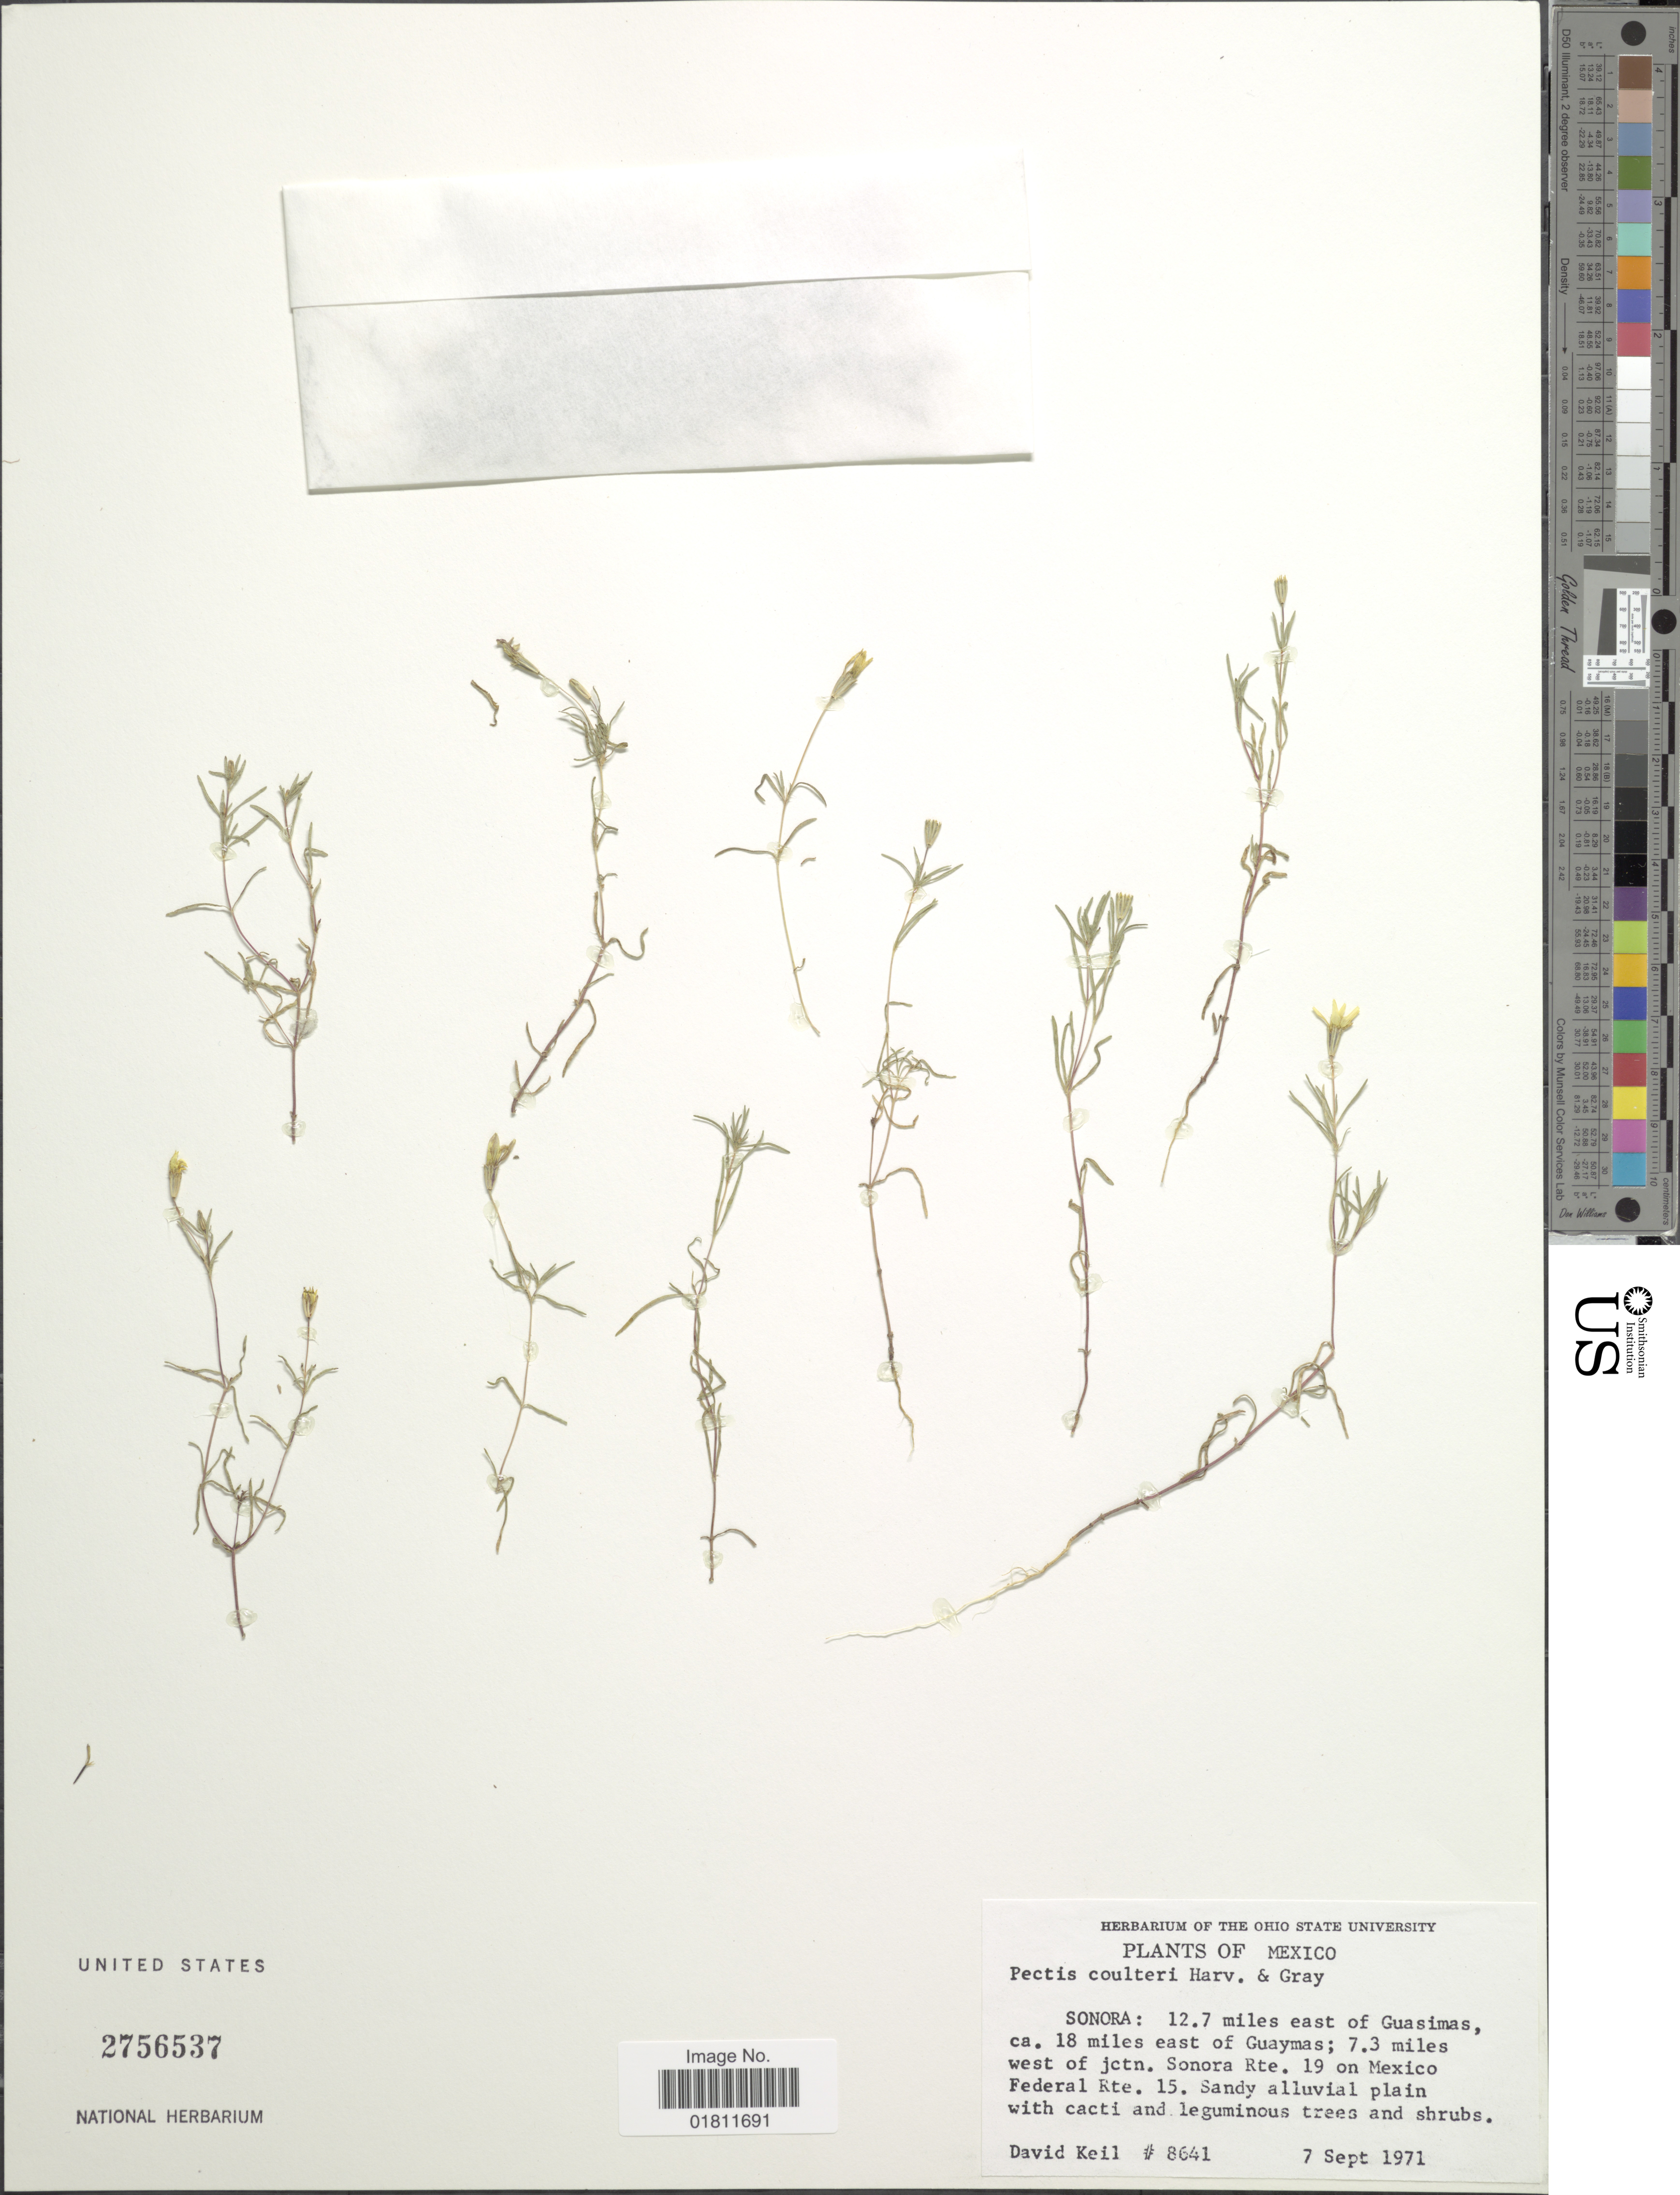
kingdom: Plantae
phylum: Tracheophyta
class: Magnoliopsida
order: Asterales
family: Asteraceae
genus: Pectis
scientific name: Pectis coulteri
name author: Harv. & A. Gray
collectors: D. J. Keil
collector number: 8641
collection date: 1971-09-07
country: Mexico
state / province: Sonora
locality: Sonora: 12.7 miles east of Guasimas, ca. 18 miles east of Guaymas,; 7.3 miles west of jctn. Sonora Rte. 19 on Mexico Federal Rte.15.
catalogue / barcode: US 2756537